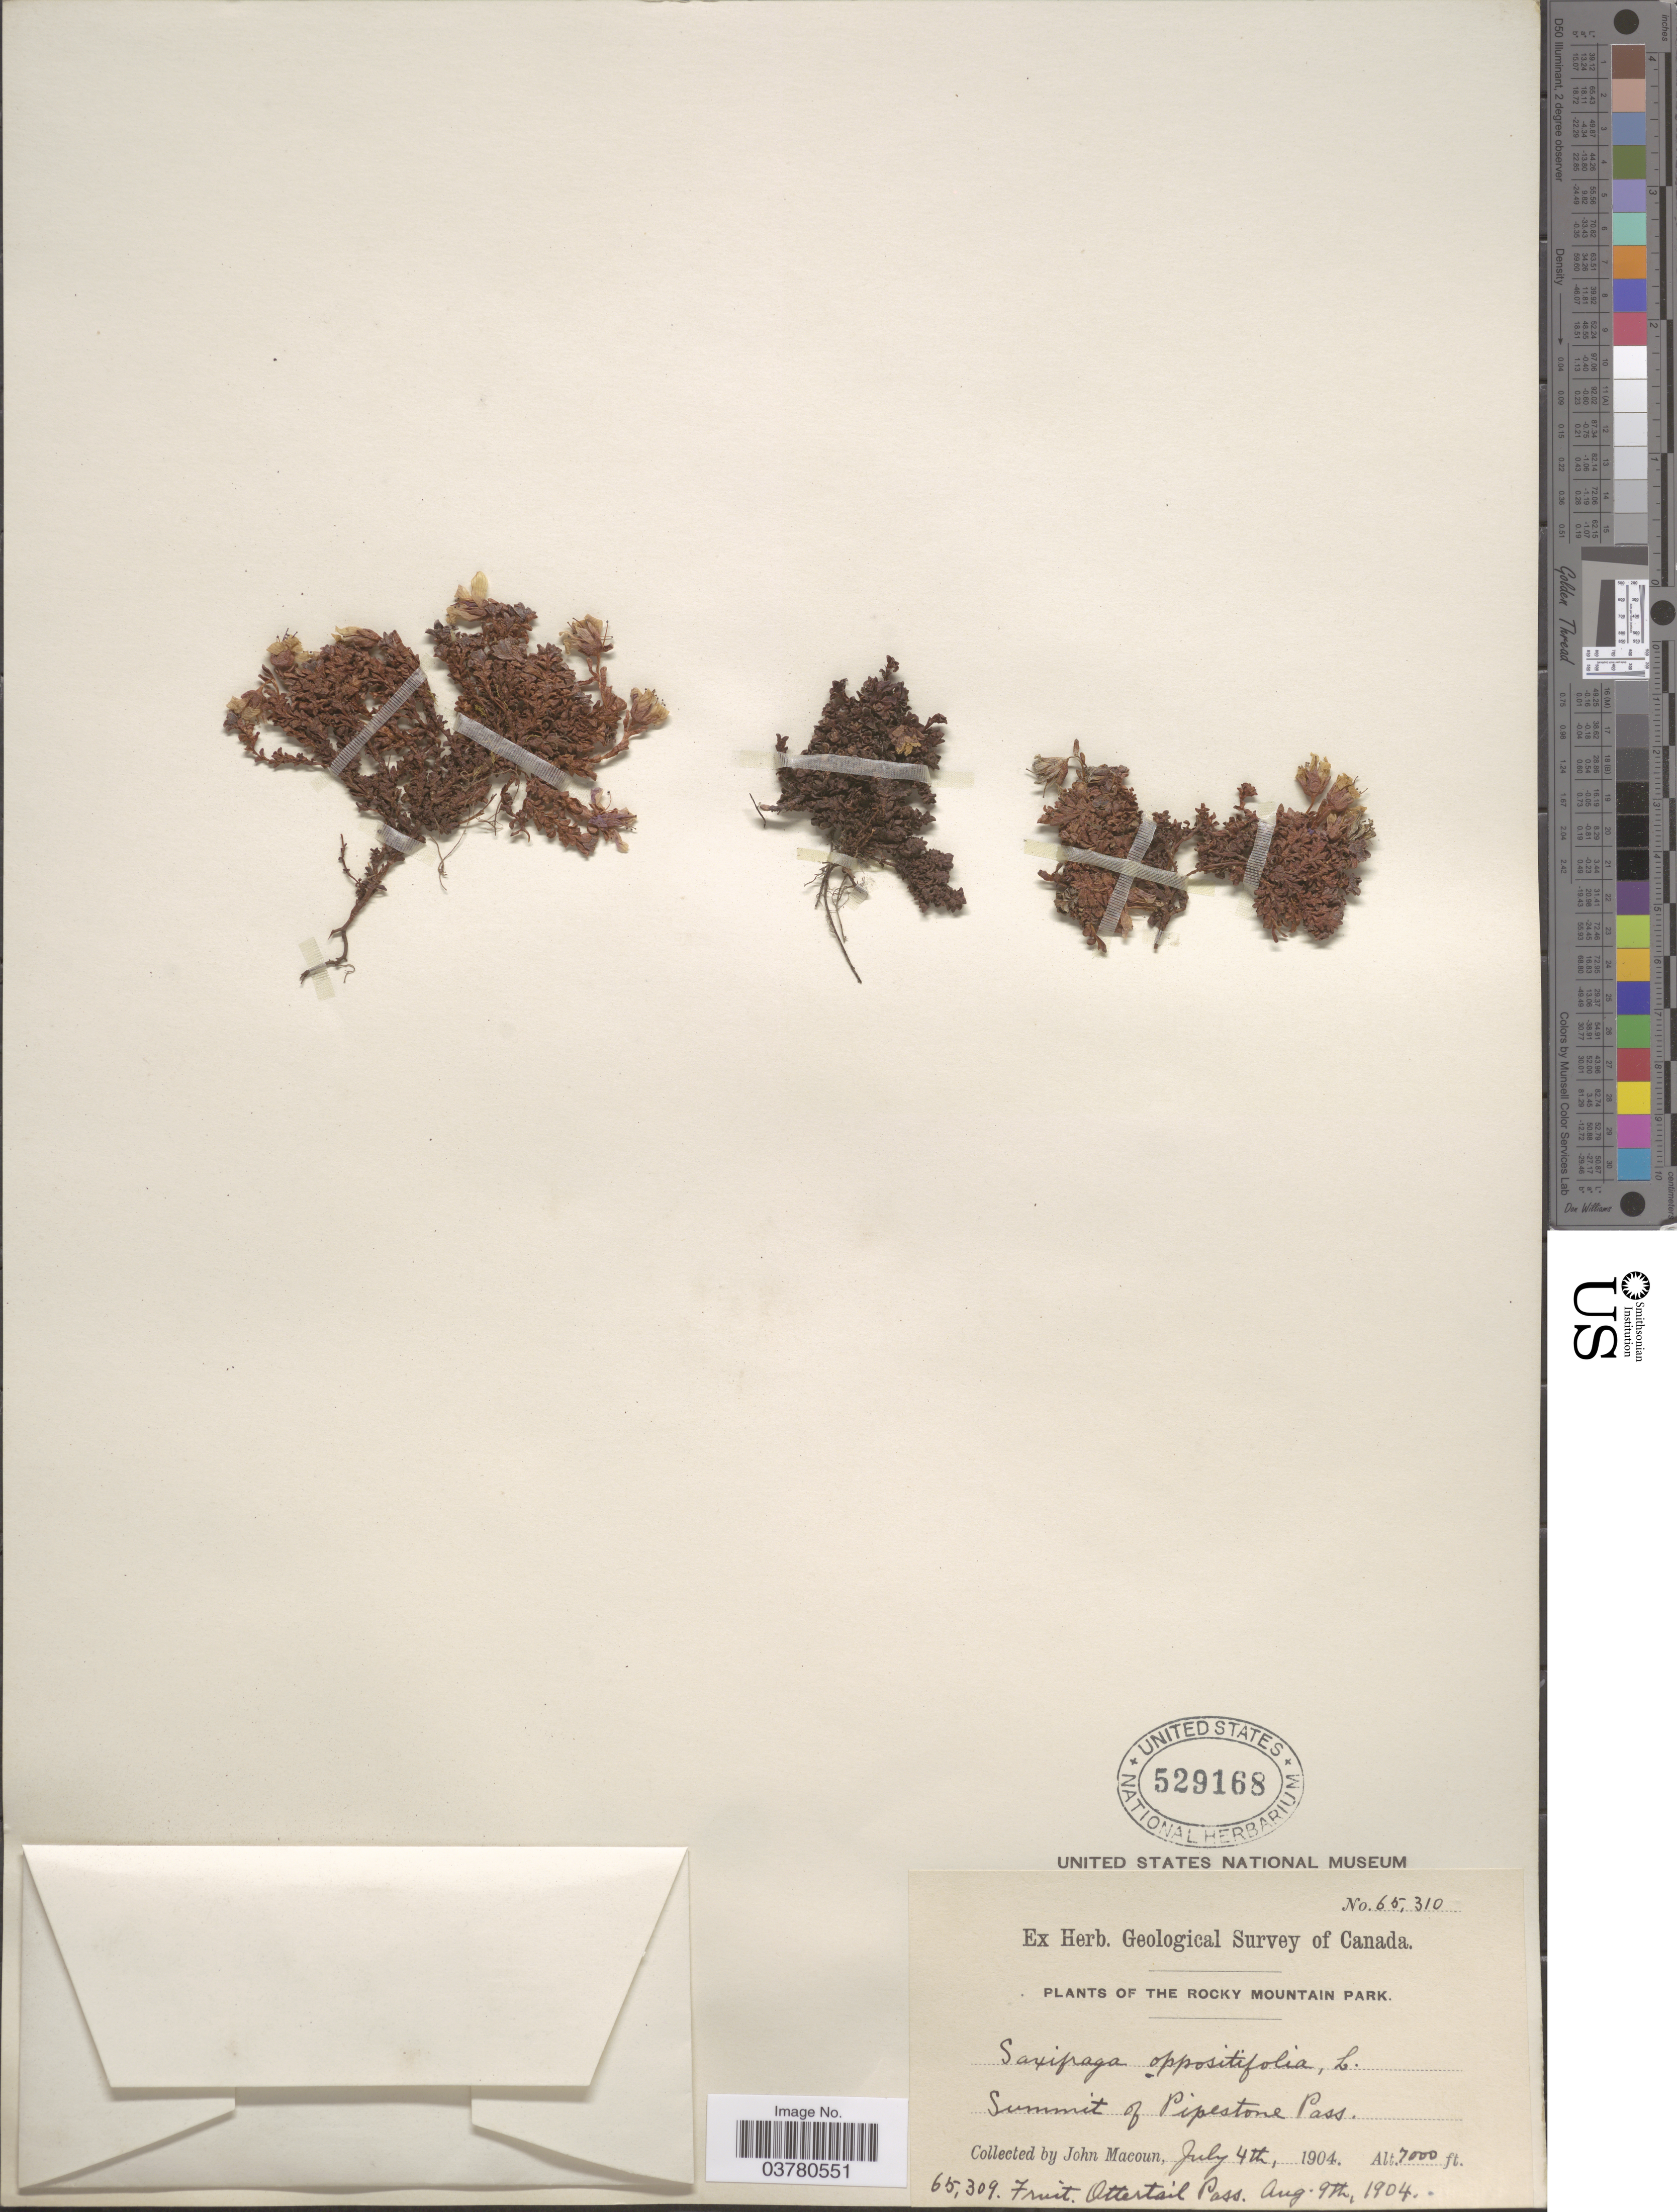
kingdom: Plantae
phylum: Tracheophyta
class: Magnoliopsida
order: Saxifragales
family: Saxifragaceae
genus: Saxifraga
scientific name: Saxifraga oppositifolia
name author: L.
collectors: J. Macoun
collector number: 65310/65309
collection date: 1904-07-04/1904-08-09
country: Canada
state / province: British Columbia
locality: Geological Survey of Canada. The Rocky Mountain Park. Summit of Pipestone Pass. Ottertail Pass.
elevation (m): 2134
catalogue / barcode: US 529168